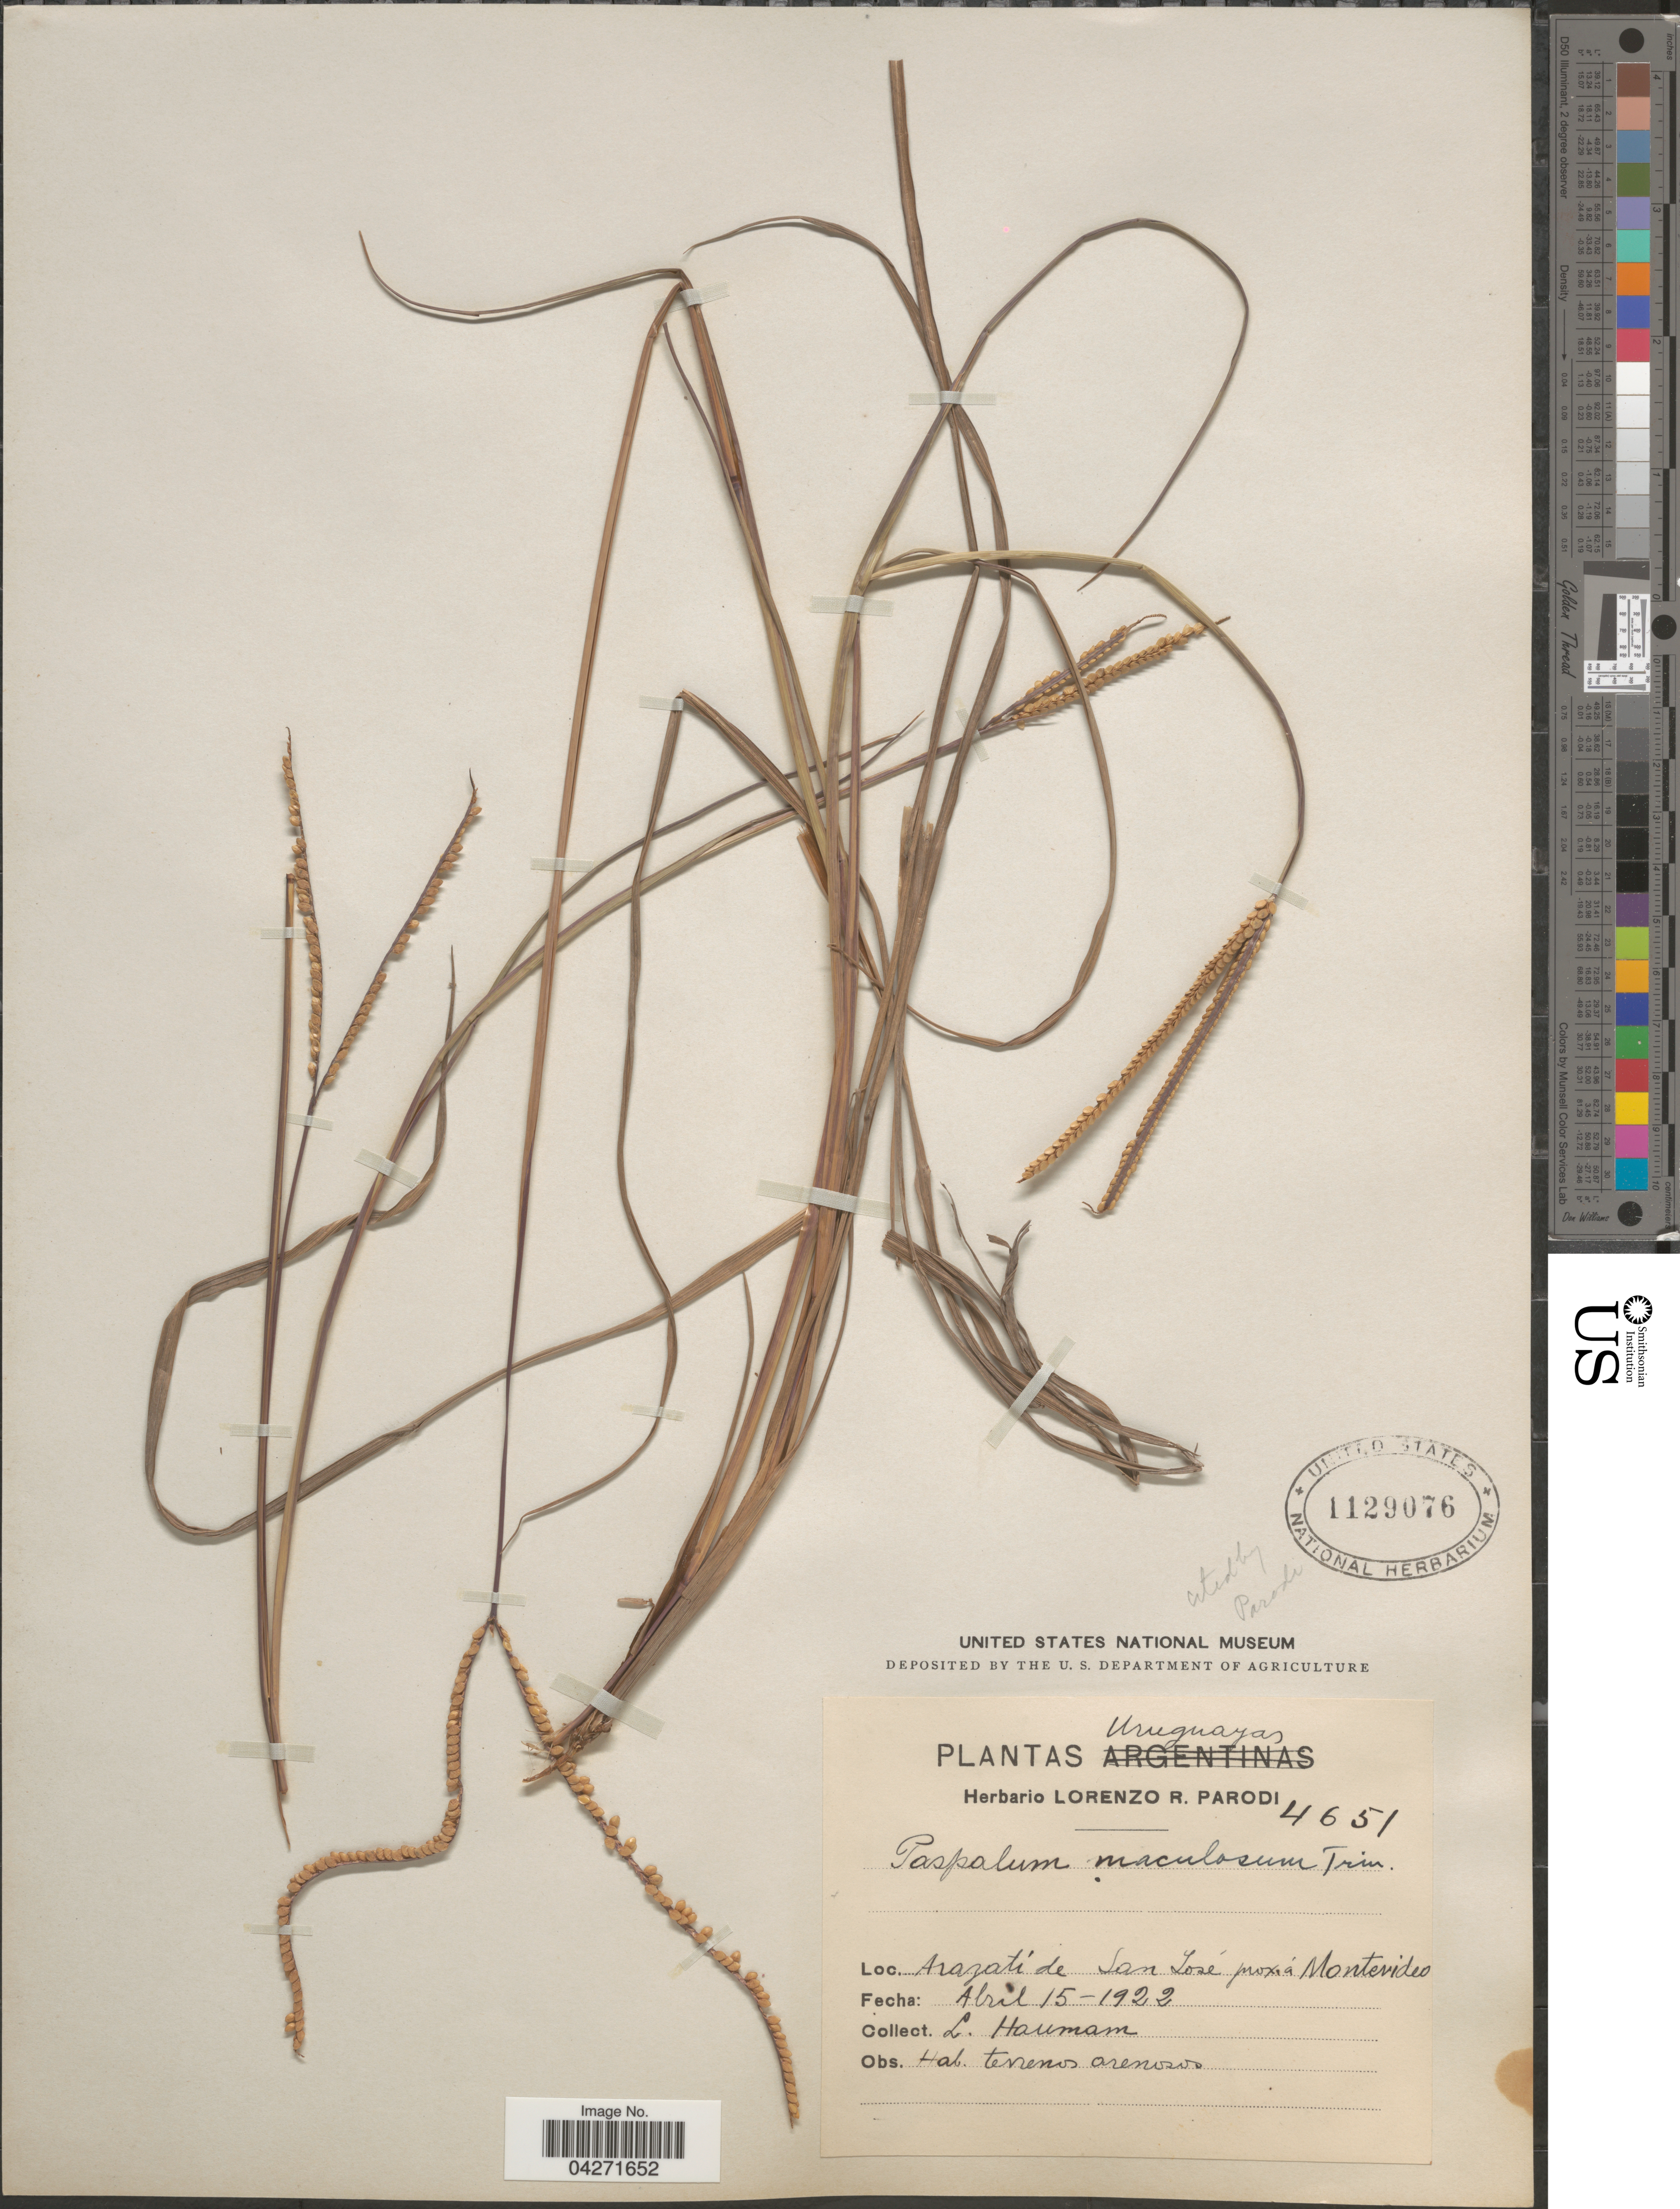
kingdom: Plantae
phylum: Tracheophyta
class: Liliopsida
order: Poales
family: Poaceae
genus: Paspalum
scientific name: Paspalum maculosum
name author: Trin.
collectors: L. Hauman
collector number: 4651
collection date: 1922-04-15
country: Uruguay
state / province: Montevideo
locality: Aragatí de San José proxia.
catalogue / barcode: US 1129076